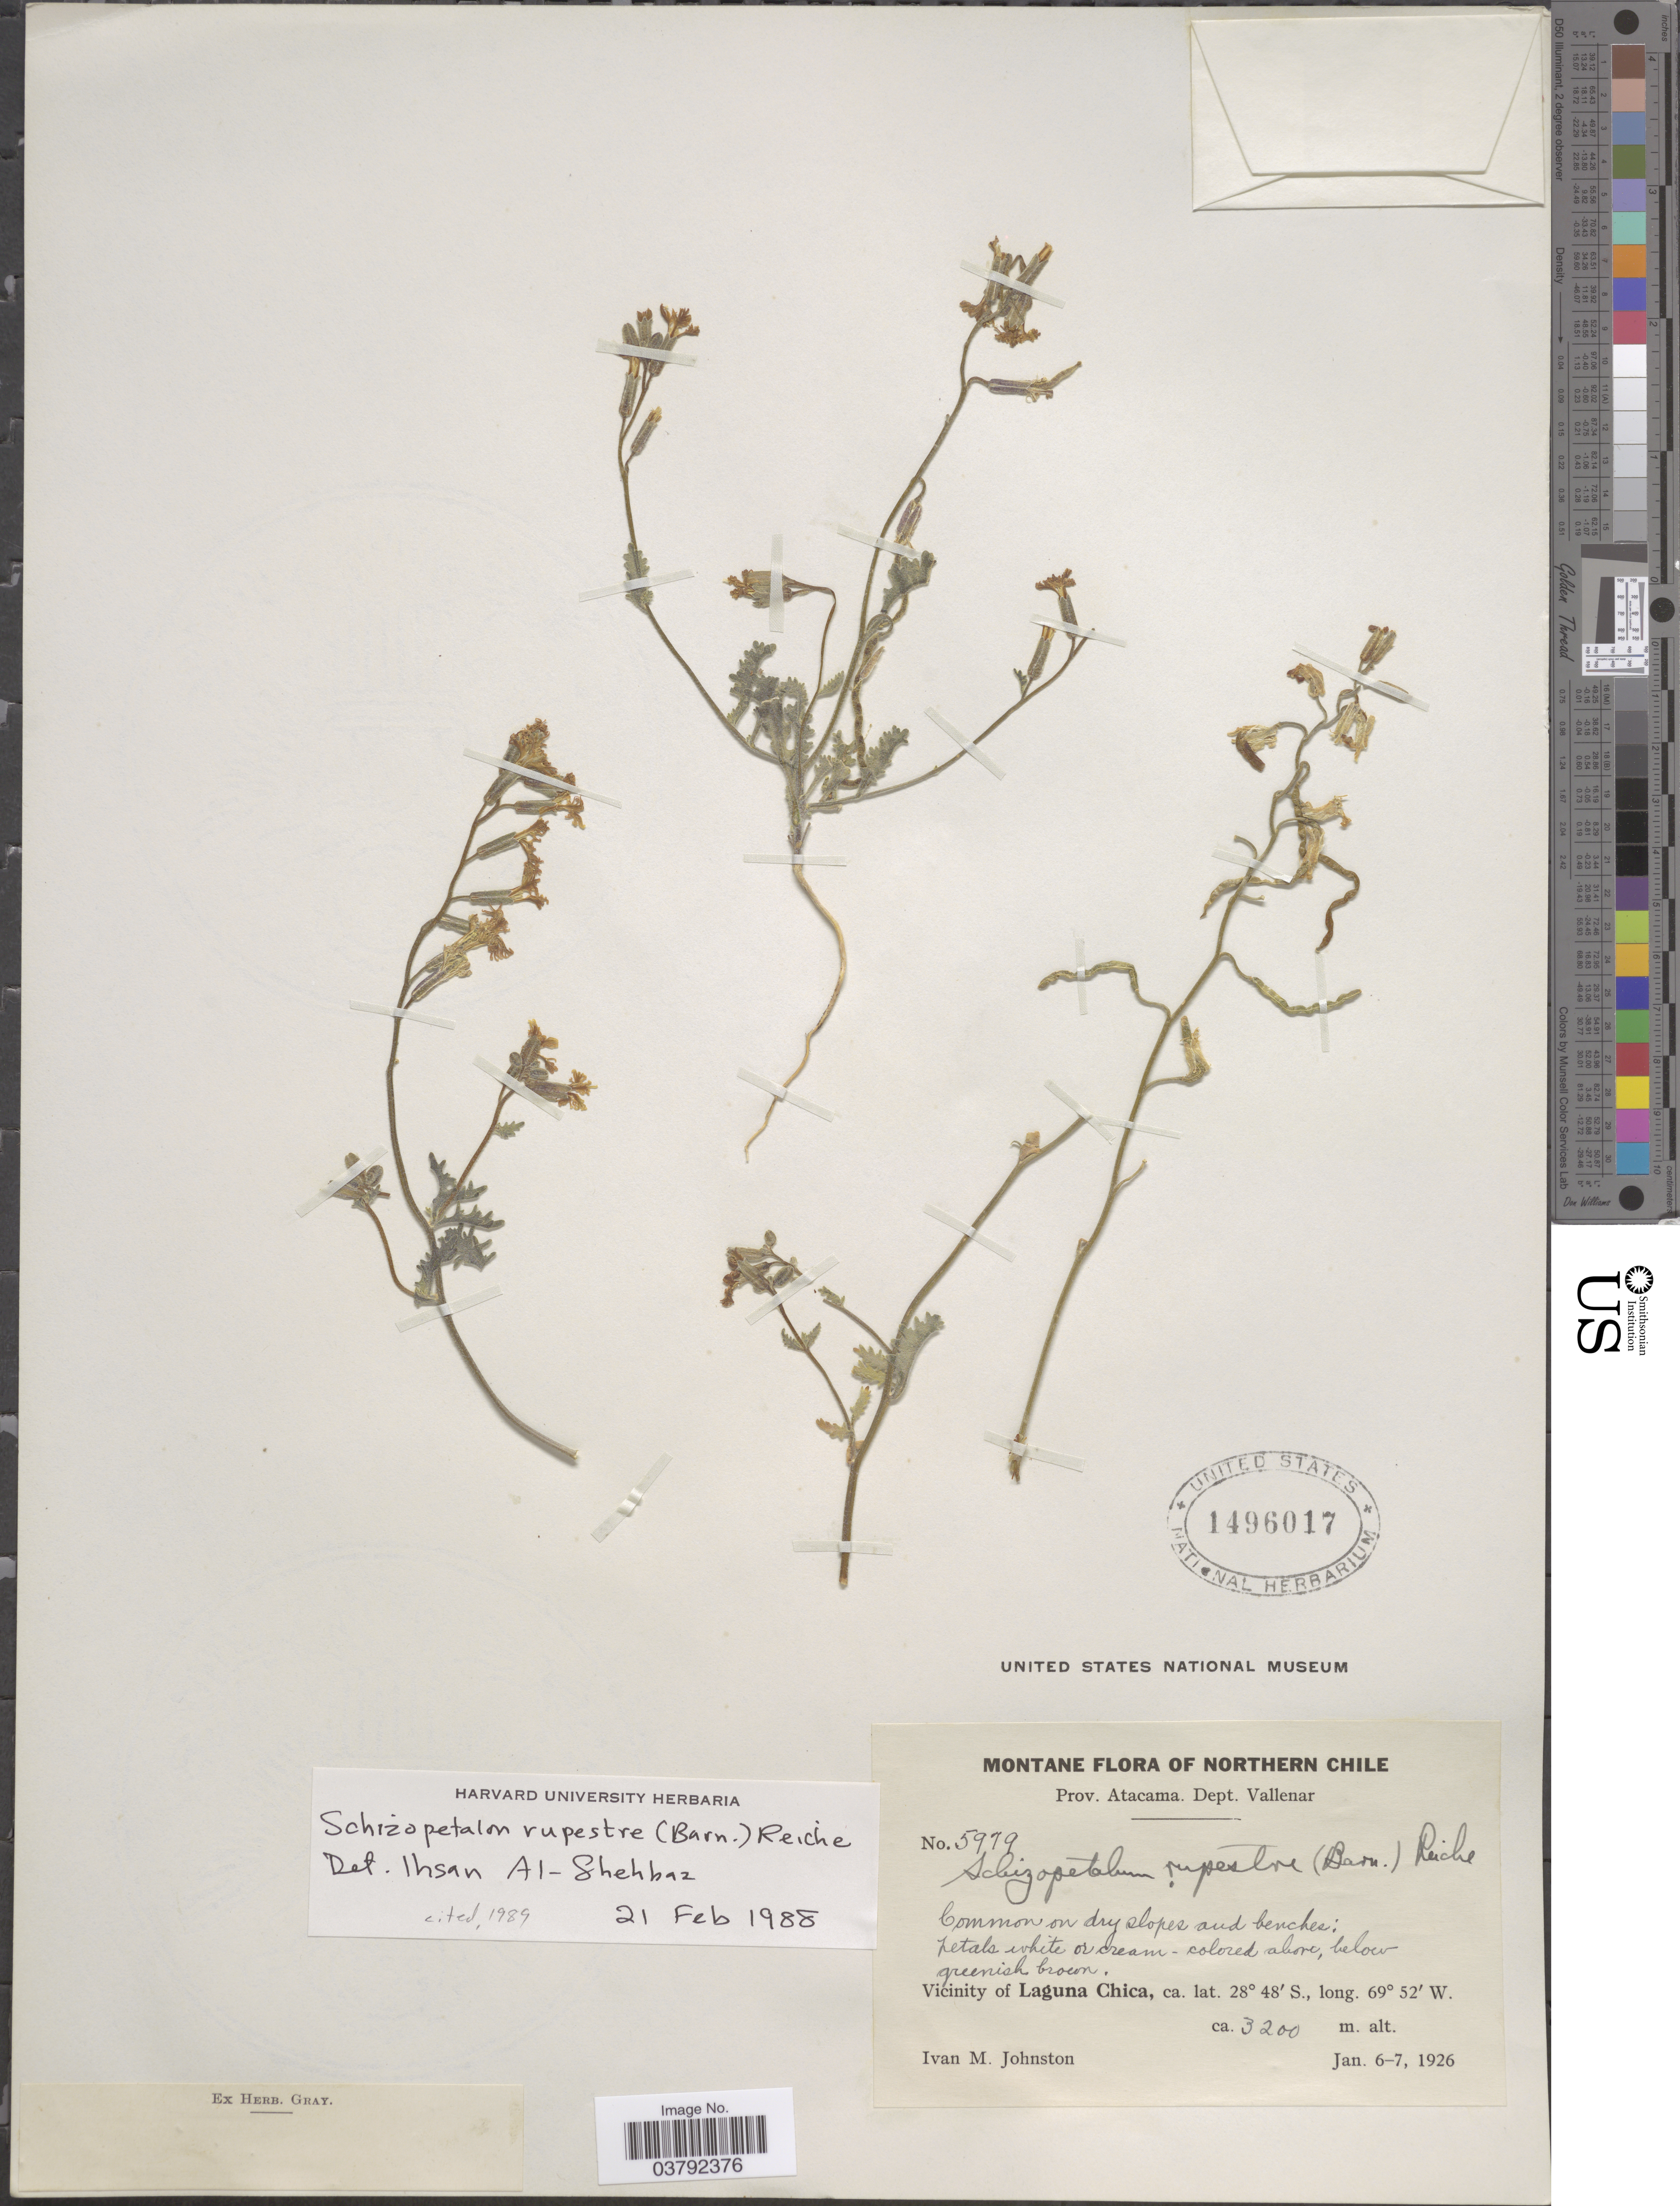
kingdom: Plantae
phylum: Tracheophyta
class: Magnoliopsida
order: Brassicales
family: Brassicaceae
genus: Schizopetalon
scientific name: Schizopetalon rupestre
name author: (Barnéoud) Reiche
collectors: I.M. Johnston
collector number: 5979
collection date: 1926-01-06/1926-01-07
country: Chile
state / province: Atacama (III)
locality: Northern Chile. Prov. Atacama. Dept. Vallenar. Vicinity of Laguna Chica.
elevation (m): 3200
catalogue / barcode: US 1496017